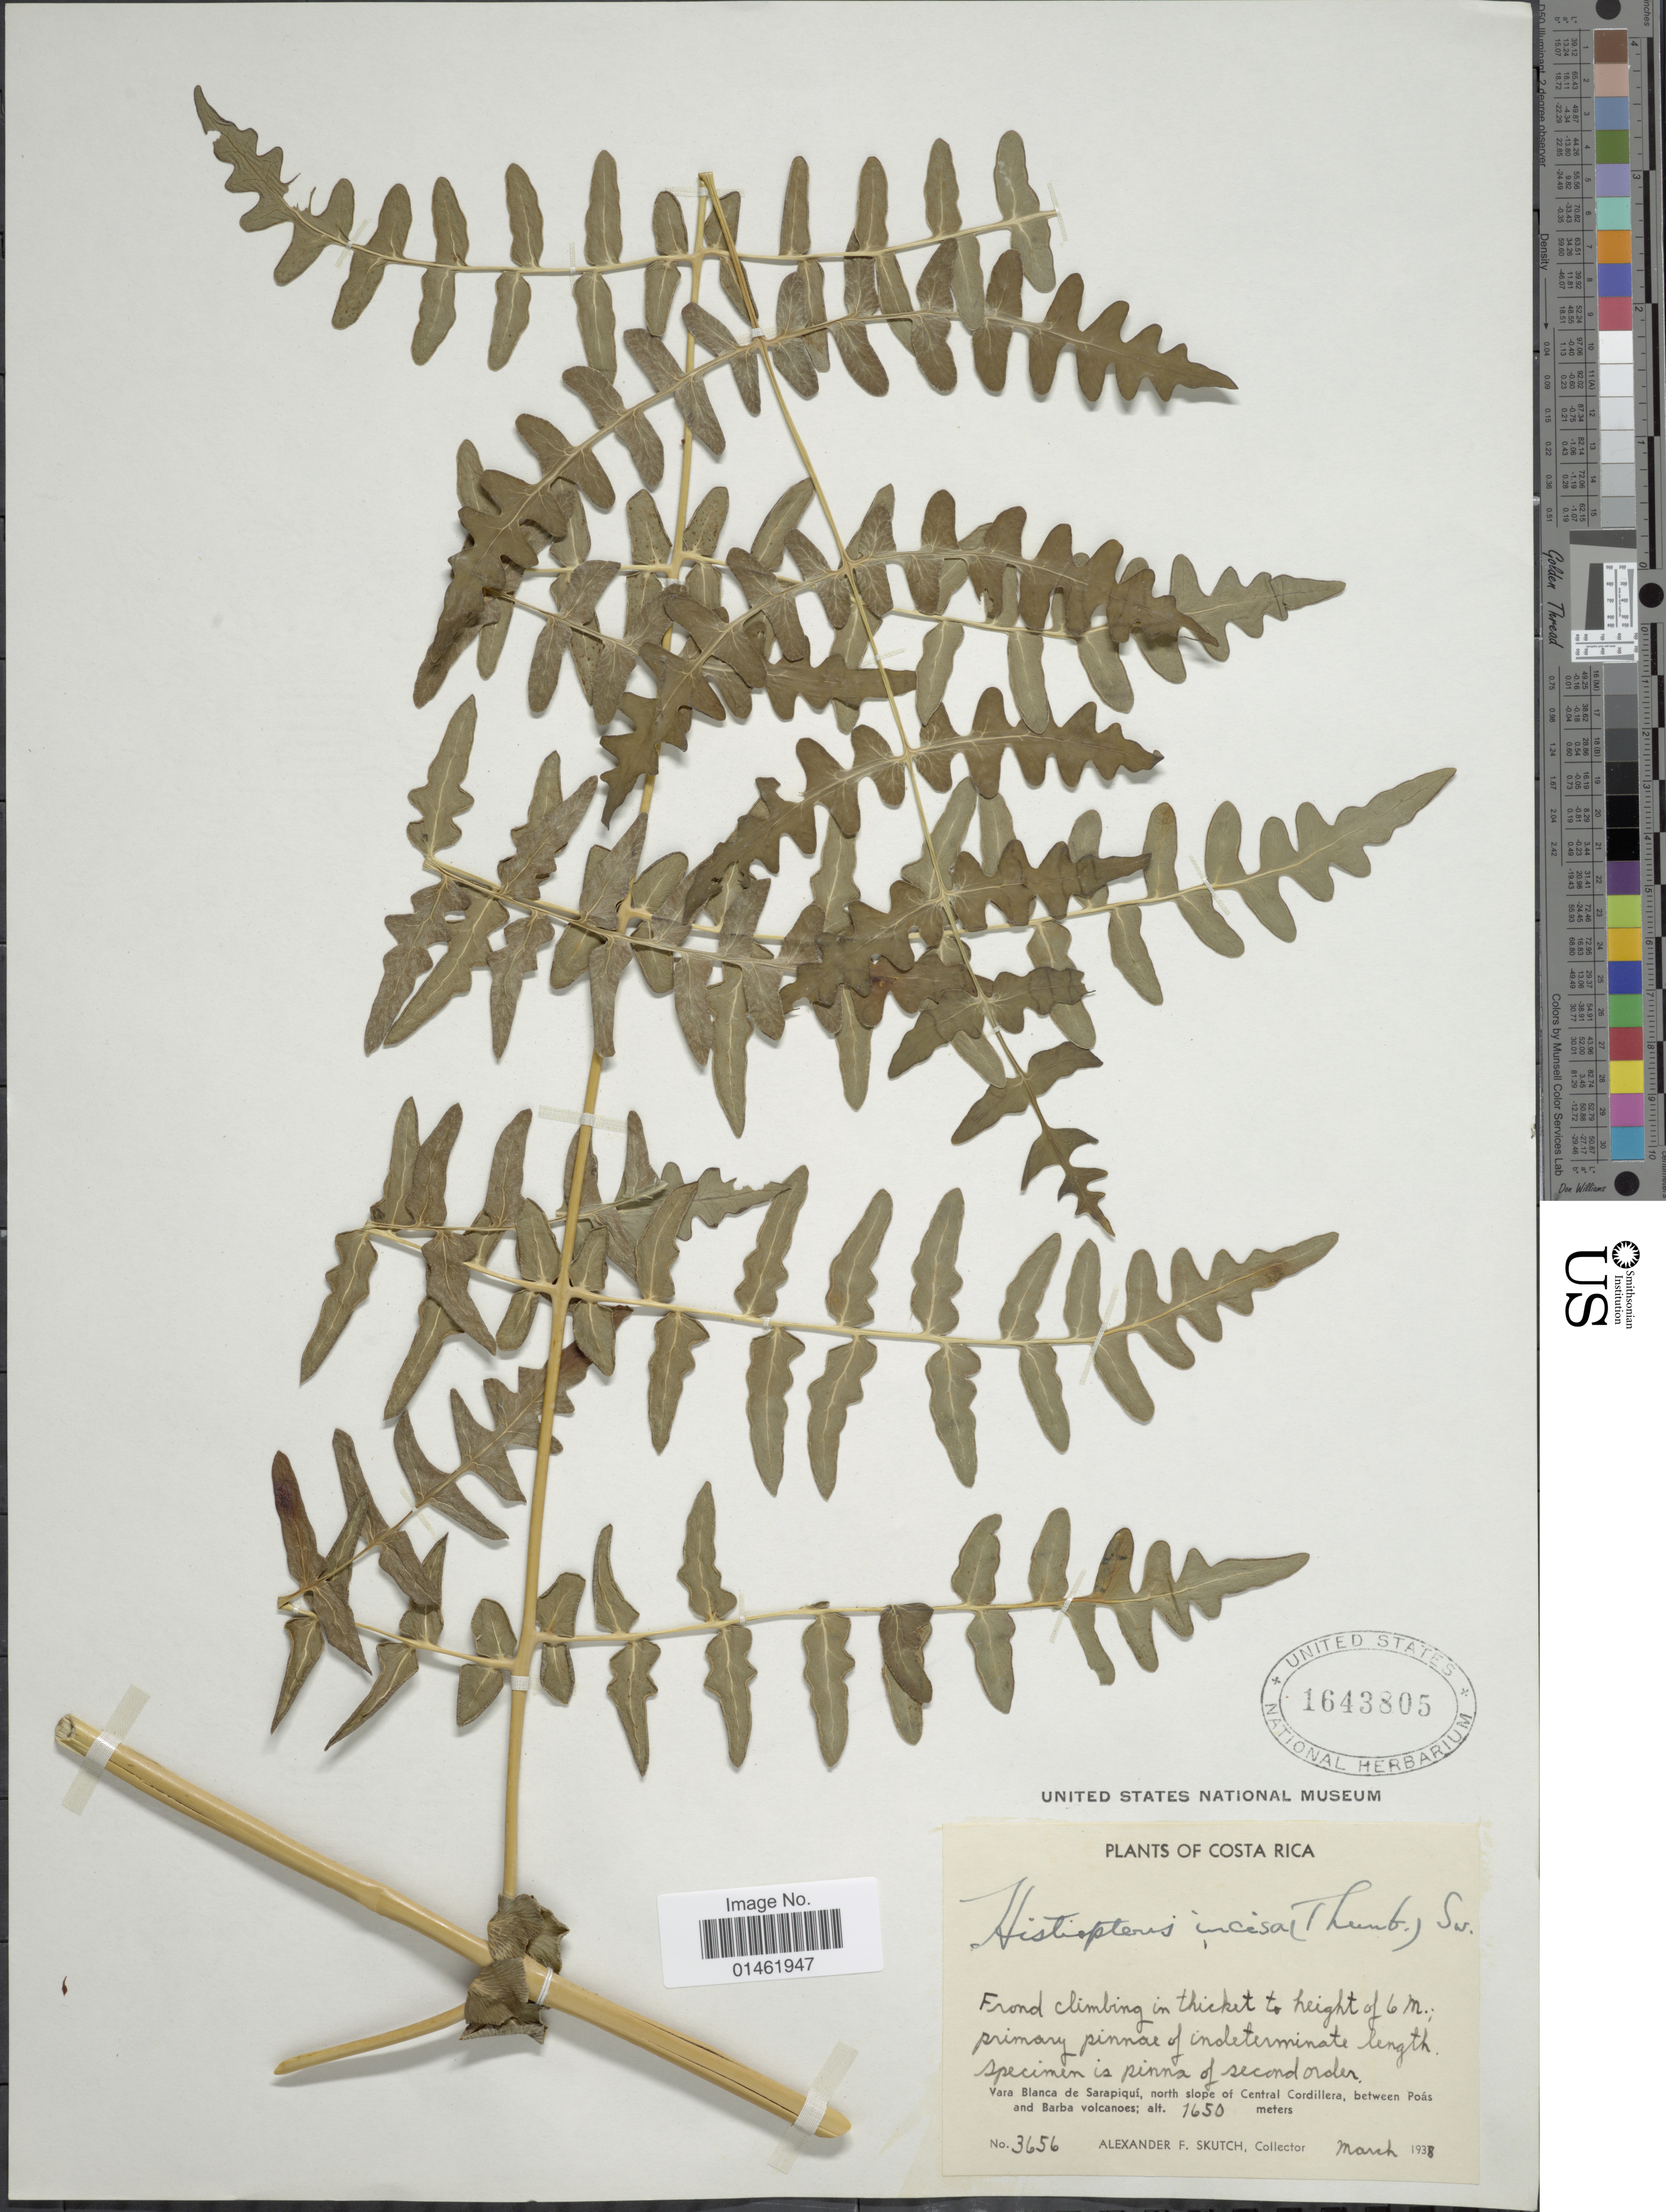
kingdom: Plantae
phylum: Tracheophyta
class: Polypodiopsida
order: Polypodiales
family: Dennstaedtiaceae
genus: Histiopteris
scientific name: Histiopteris incisa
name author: (Thunb.) J. Sm.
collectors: A. F. Skutch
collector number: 3656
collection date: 1938-03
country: Costa Rica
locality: Cosrta Rica, Vara Blanca de Sarapiqui, north slope of Central Cordillera, between Poás and Barba volcanoes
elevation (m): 1650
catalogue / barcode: US 1643805